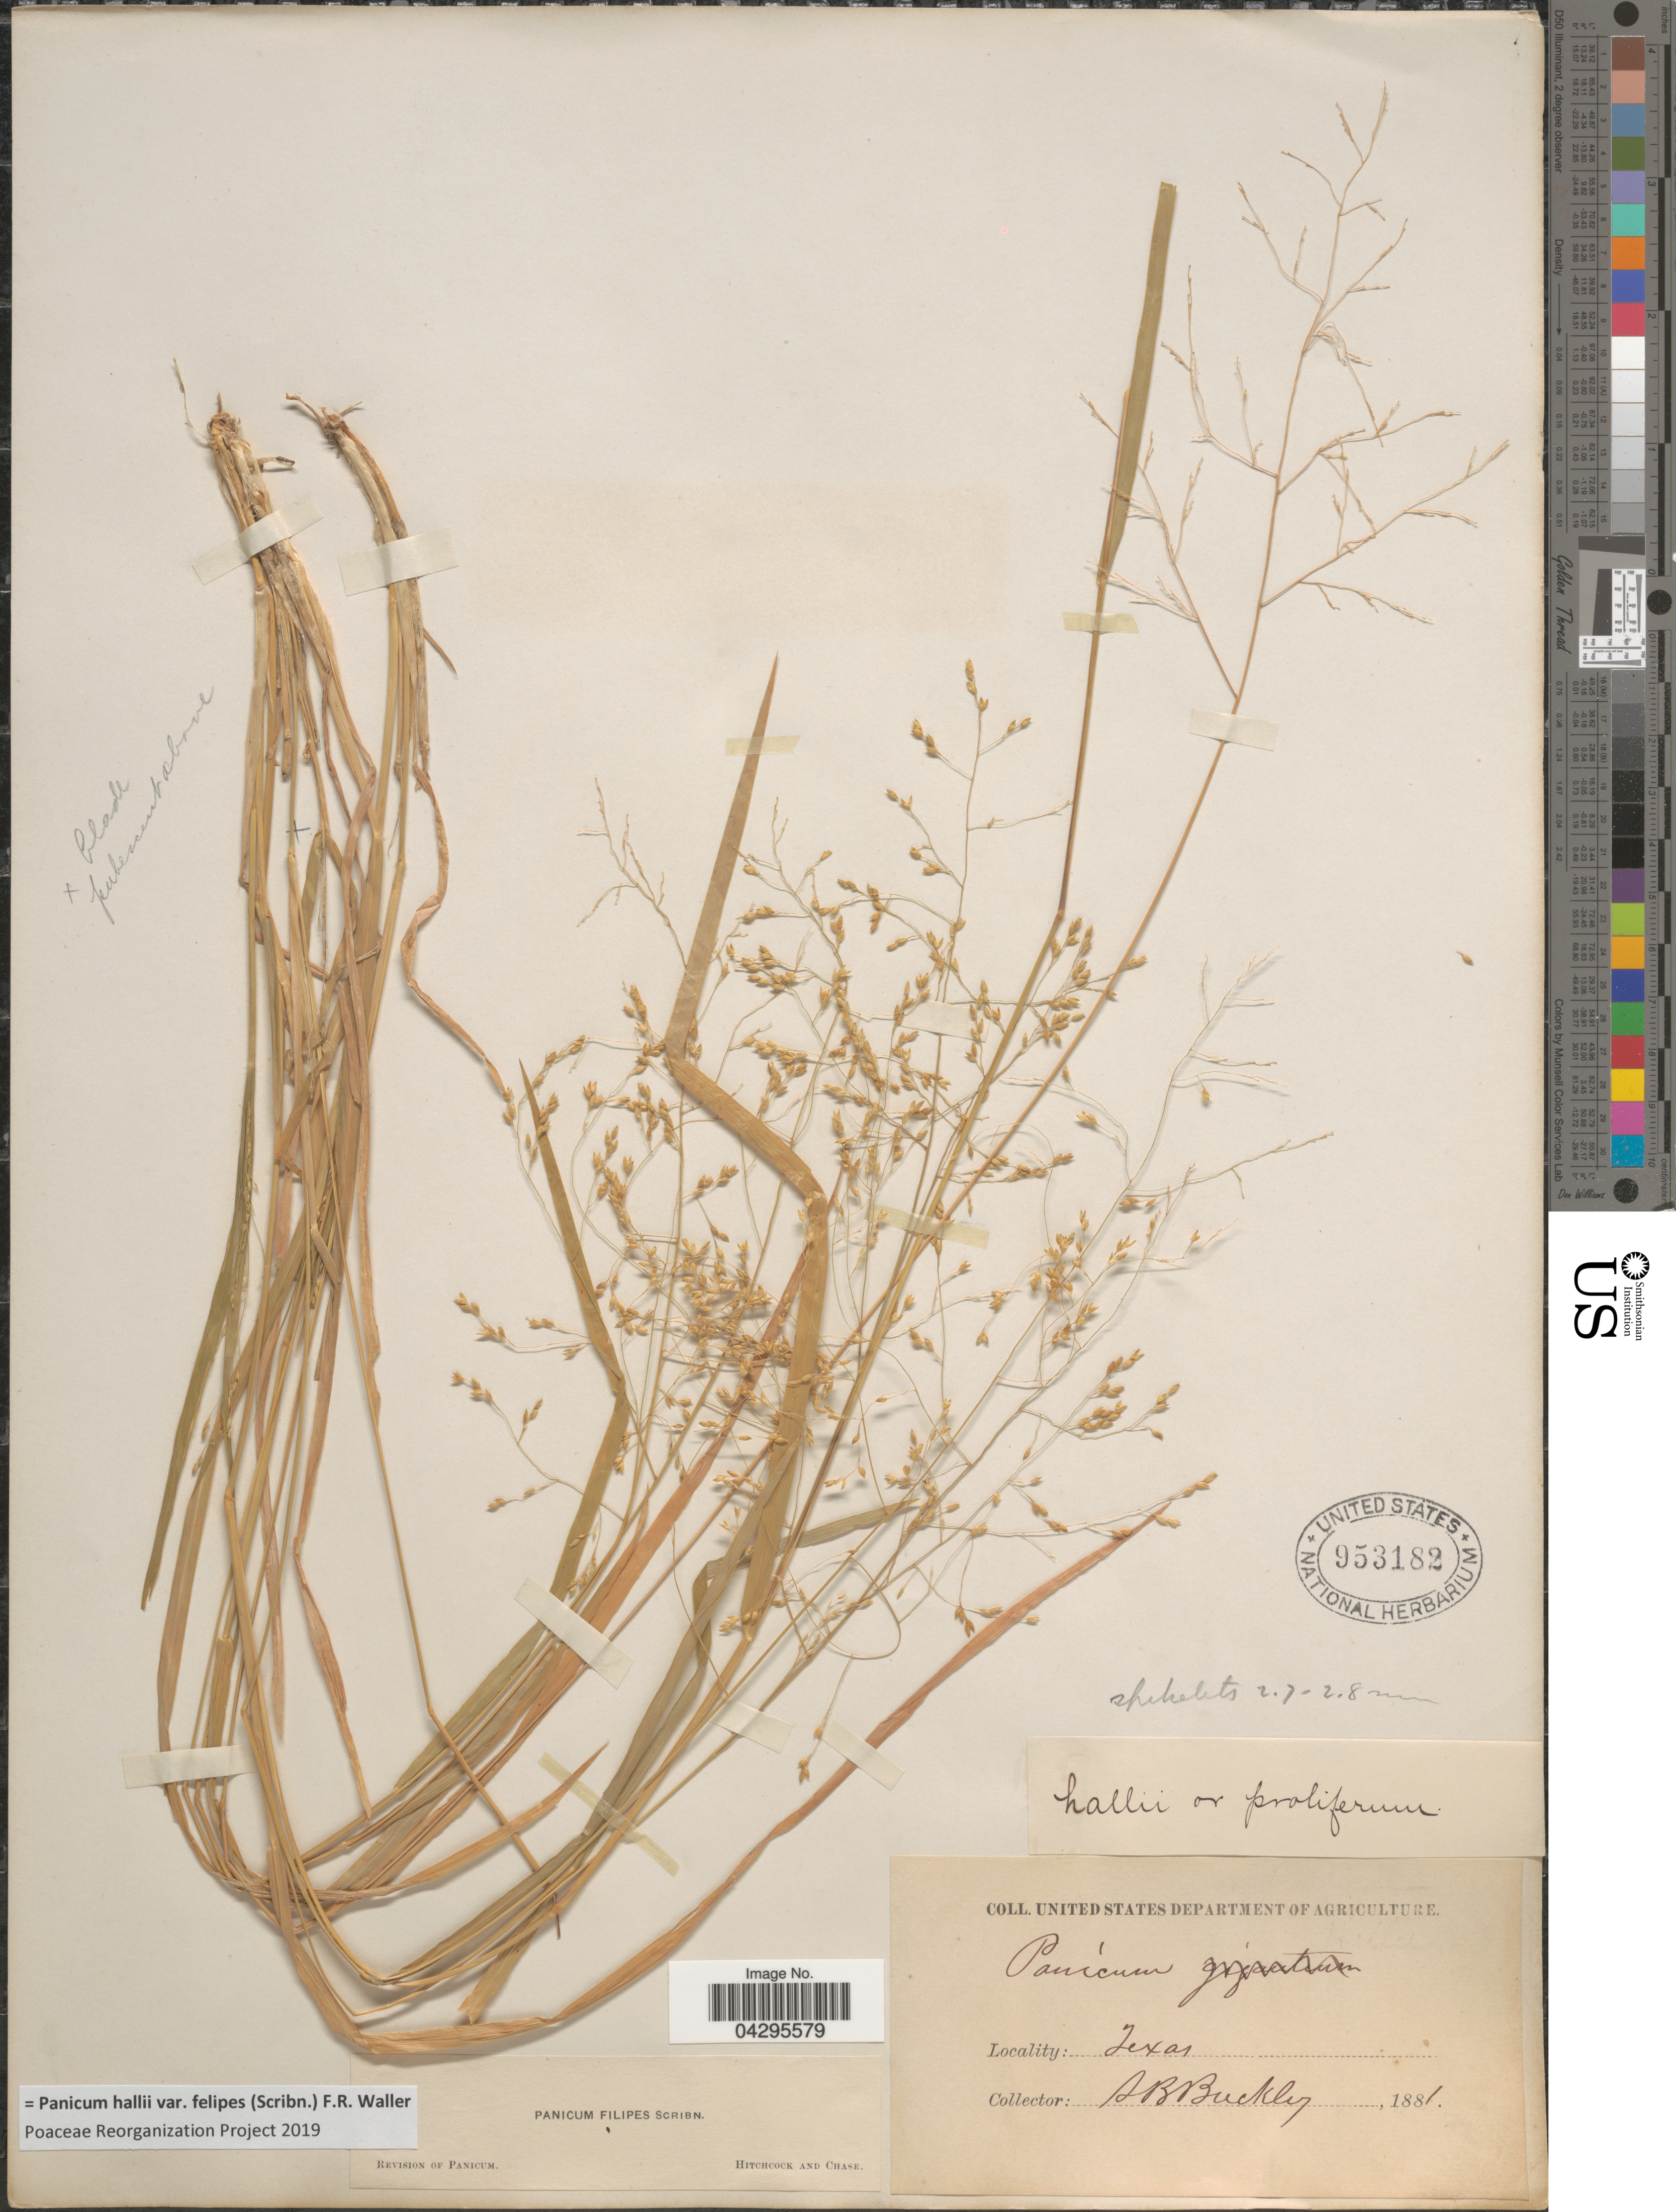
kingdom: Plantae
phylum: Tracheophyta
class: Liliopsida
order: Poales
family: Poaceae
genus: Panicum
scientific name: Panicum hallii var. felipes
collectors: A. Buckley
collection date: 1881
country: United States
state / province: Texas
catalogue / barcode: US 953182